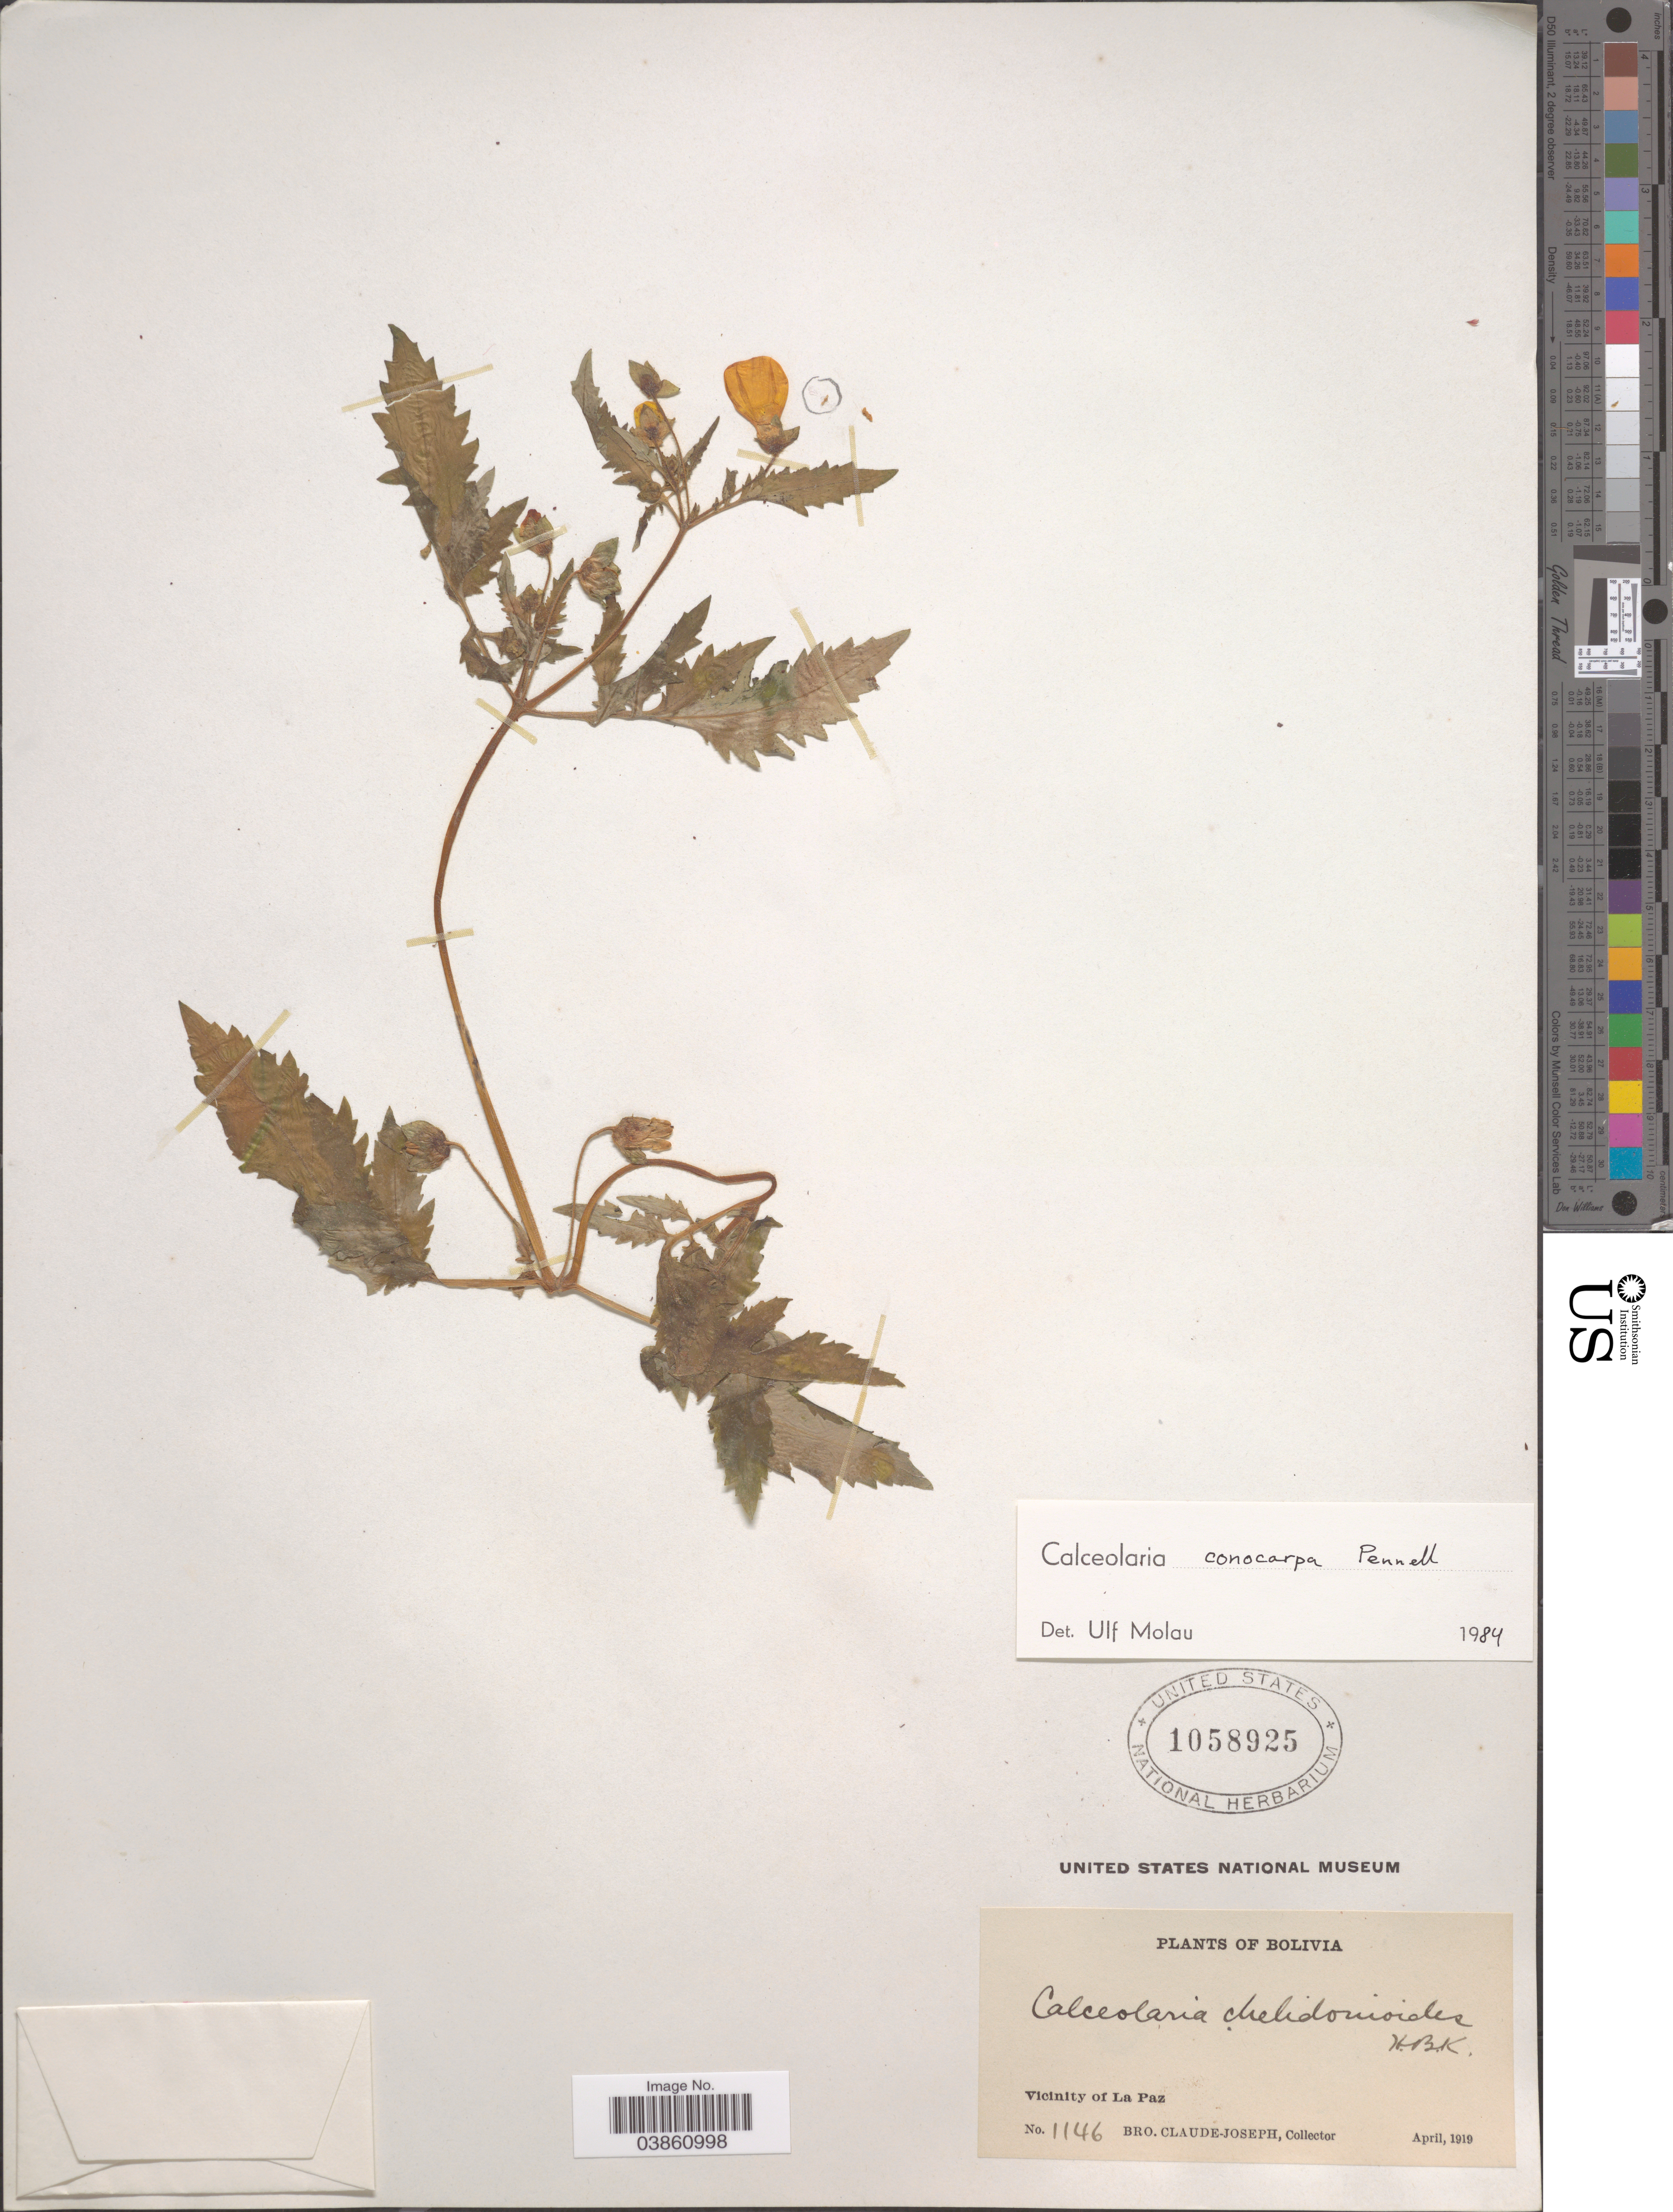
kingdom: Plantae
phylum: Tracheophyta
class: Magnoliopsida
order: Lamiales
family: Calceolariaceae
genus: Calceolaria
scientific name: Calceolaria conocarpa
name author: Pennell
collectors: Bro. Claude-Joseph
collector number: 1146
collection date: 1919-04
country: Bolivia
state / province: La Paz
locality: Vicinity of La Paz.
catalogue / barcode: US 1058925